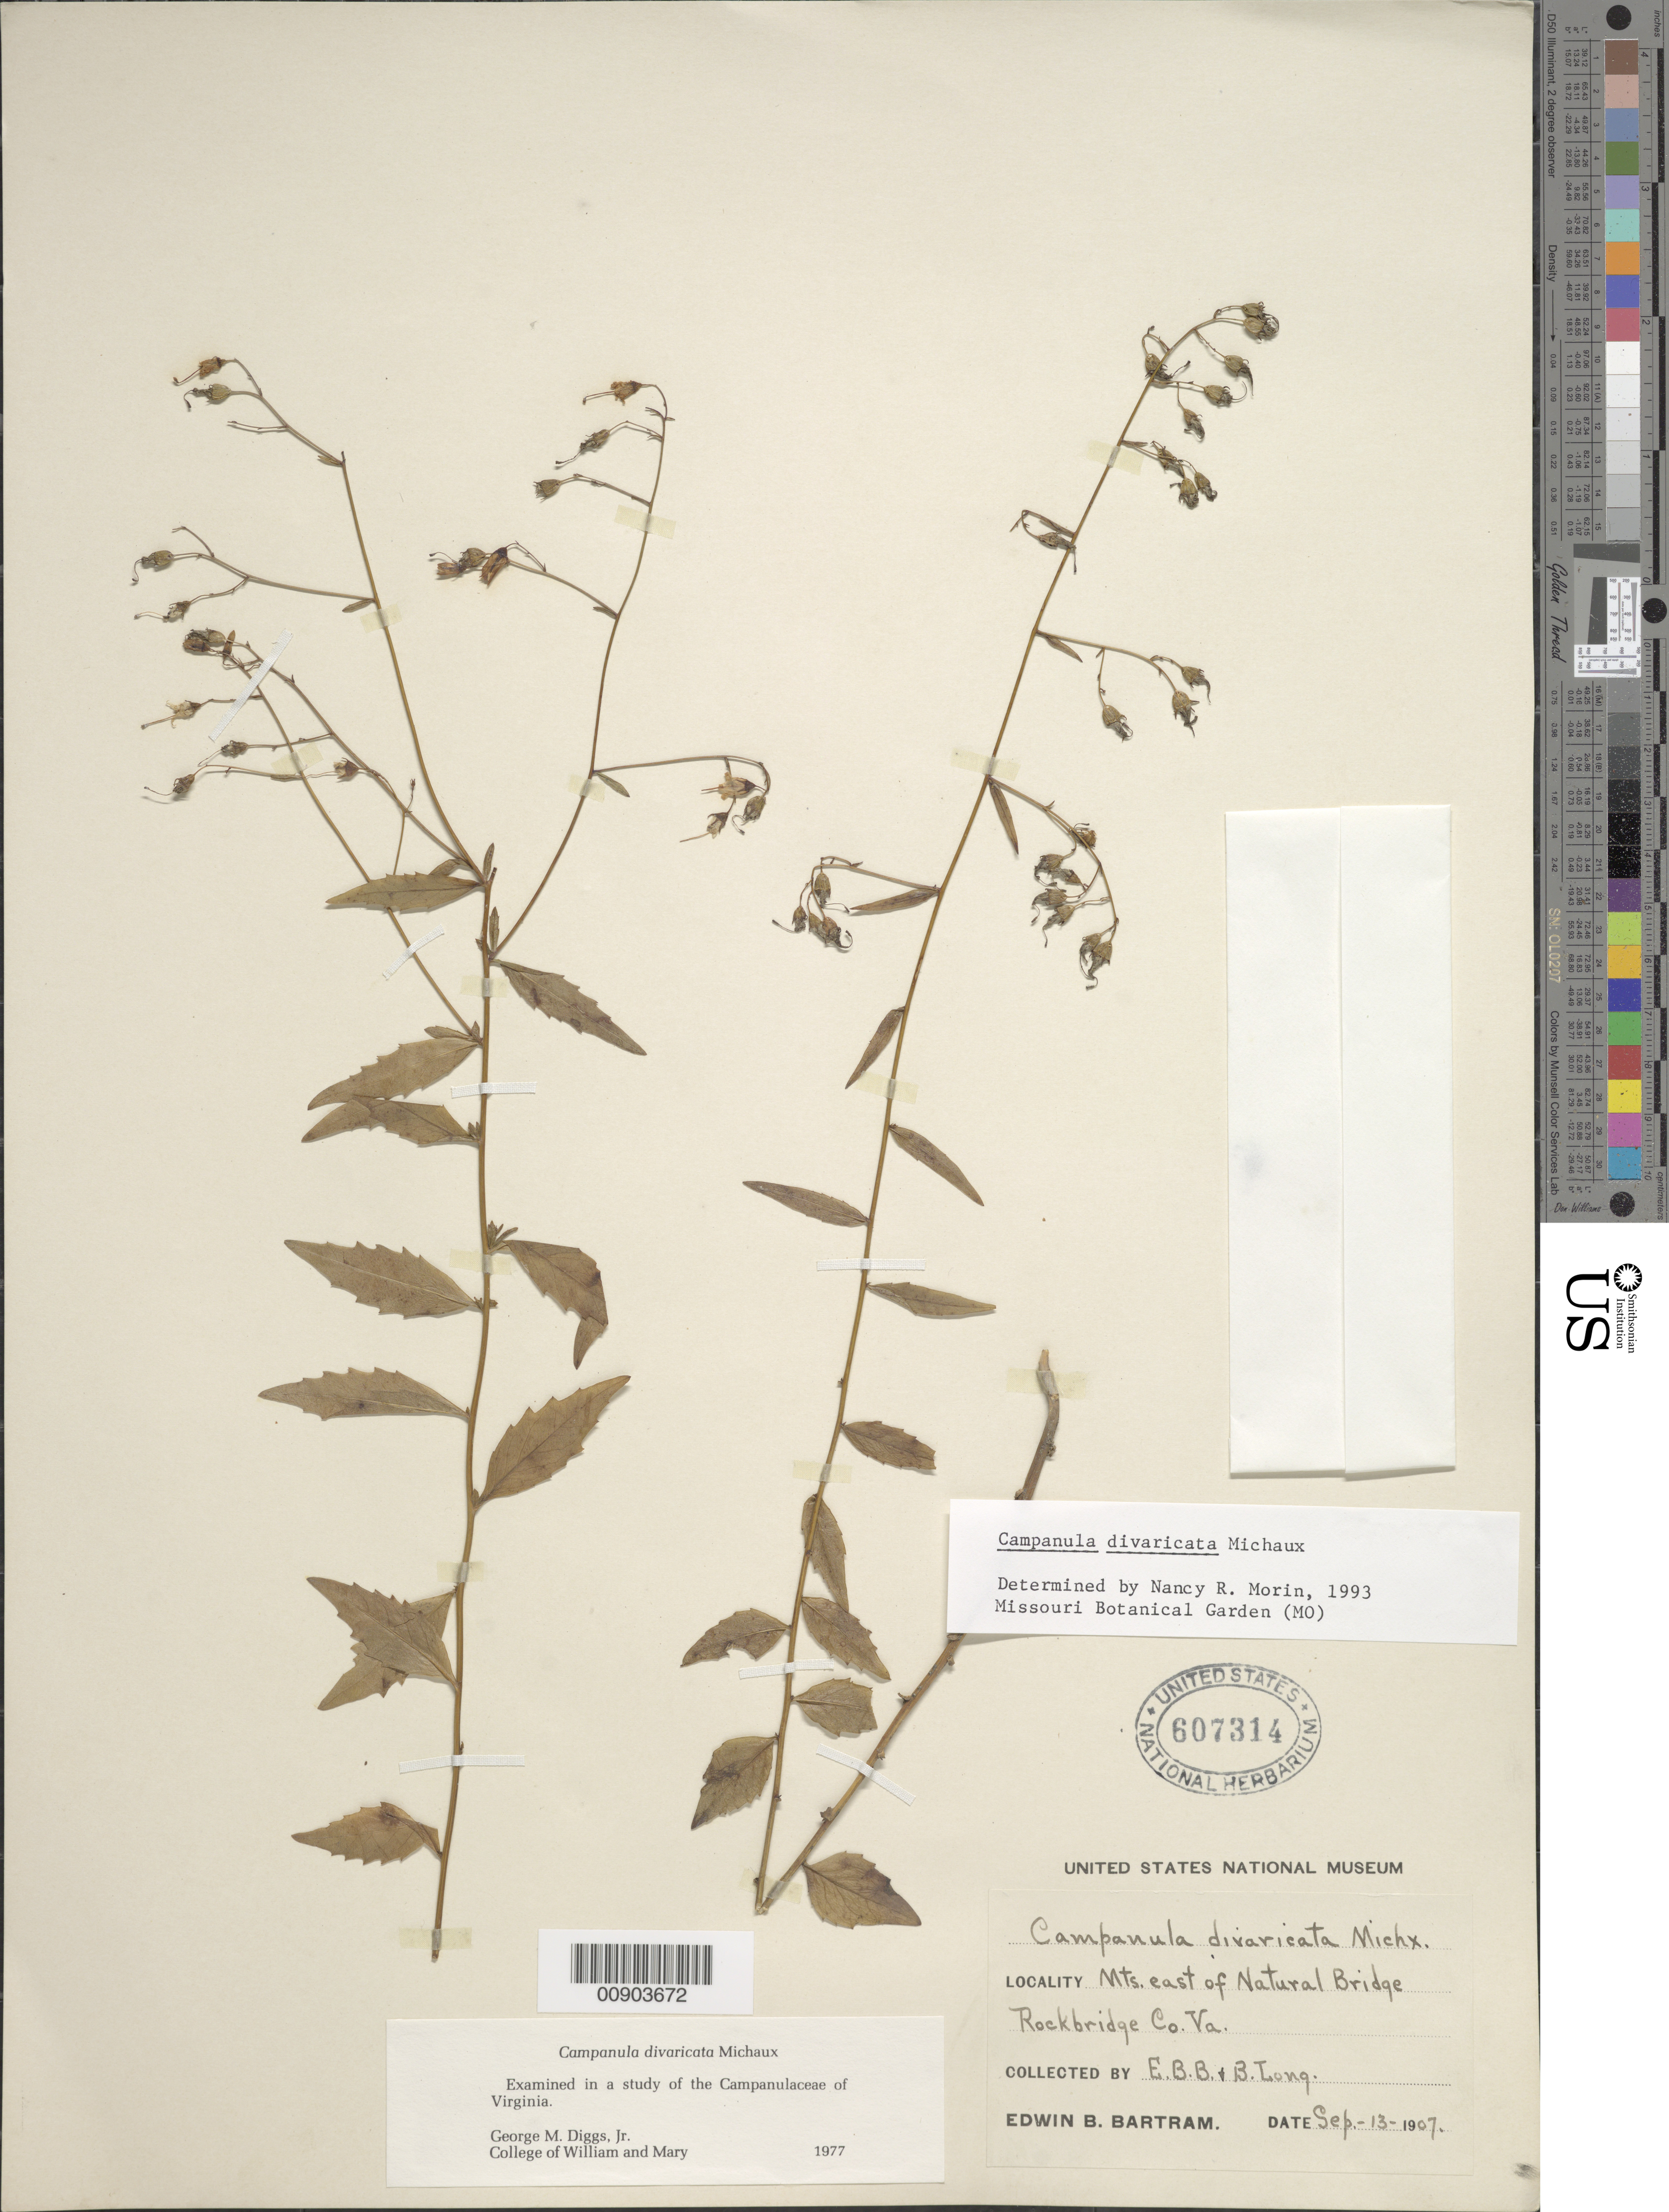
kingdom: Plantae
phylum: Tracheophyta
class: Magnoliopsida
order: Asterales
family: Campanulaceae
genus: Campanula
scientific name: Campanula divaricata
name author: Michx.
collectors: E. B. Bartram & B. H. Long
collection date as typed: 13 Sep 1907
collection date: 1907-09-13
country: United States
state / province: Virginia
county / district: Rockbridge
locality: East of Natural Bridge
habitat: Mountains.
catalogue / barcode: US 607314